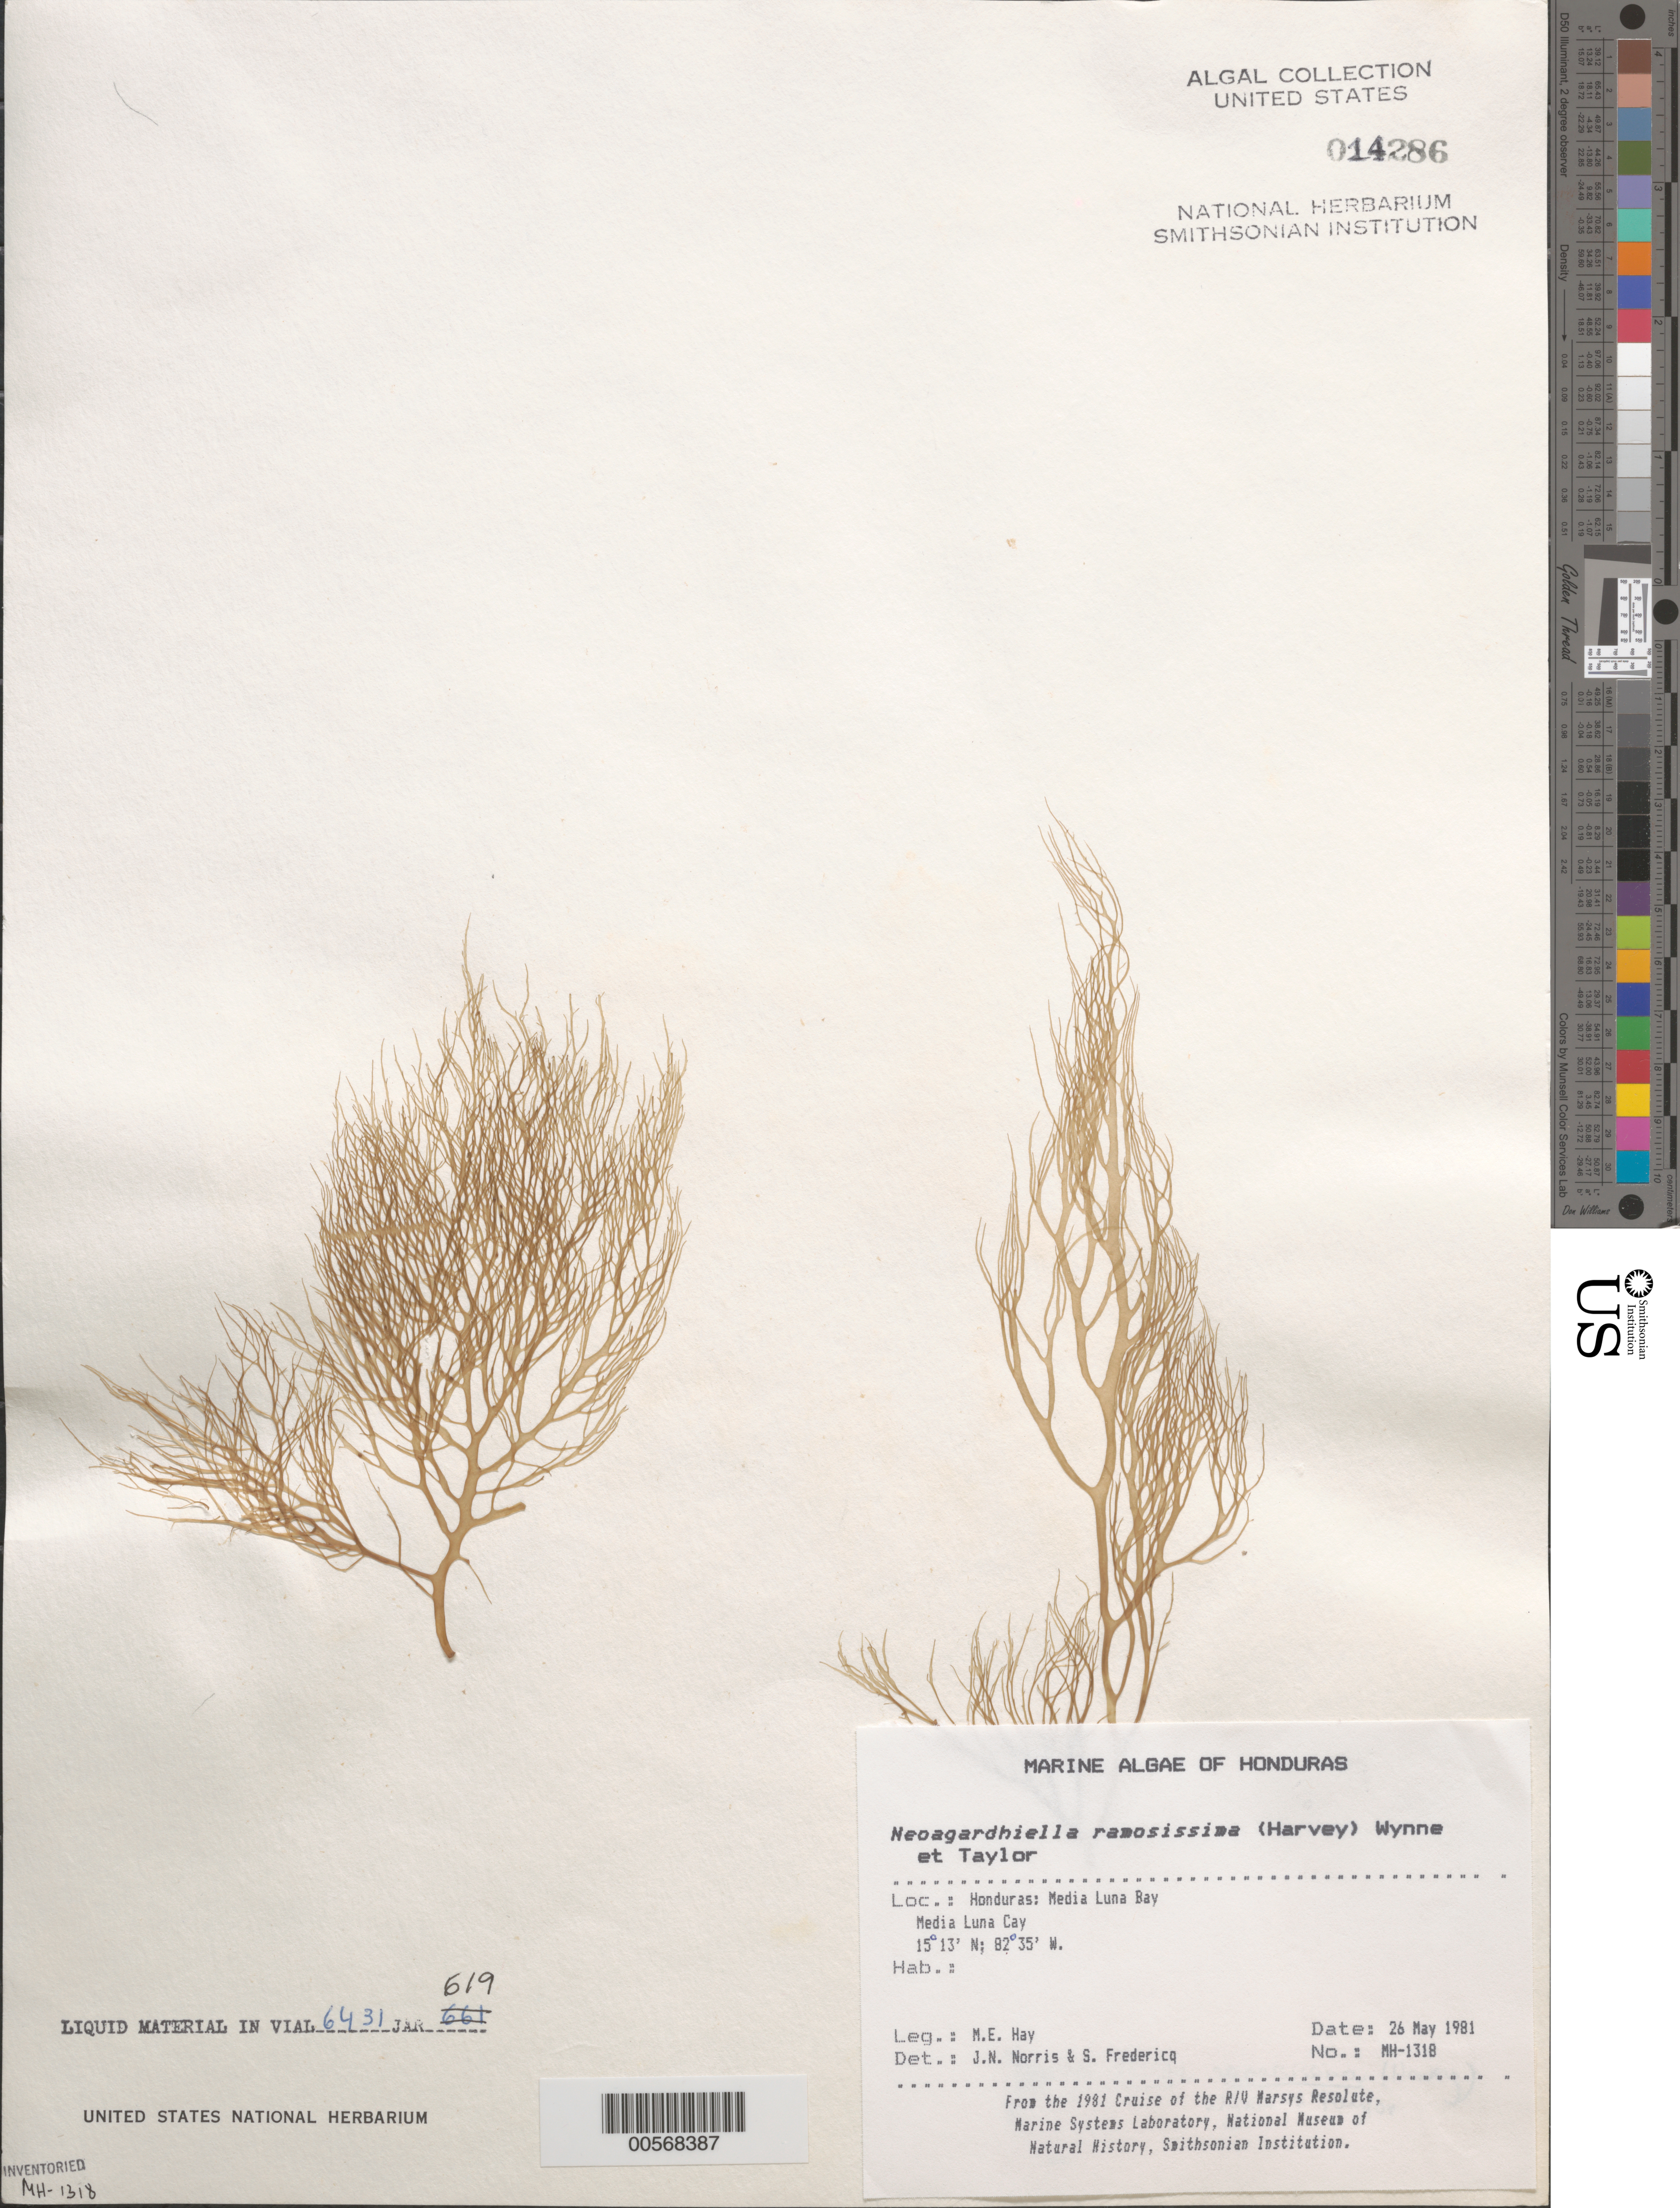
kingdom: Plantae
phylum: Rhodophyta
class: Florideophyceae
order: Gigartinales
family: Solieriaceae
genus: Agardhiella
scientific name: Agardhiella ramosissima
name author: (Harv.) Kylin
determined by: Algae name updating Project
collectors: M. E. Hay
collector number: MEH-1318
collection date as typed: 26 May 1981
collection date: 1981-05-26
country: Honduras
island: Media Luna Cay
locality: Media Luna Bay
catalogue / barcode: US 14286